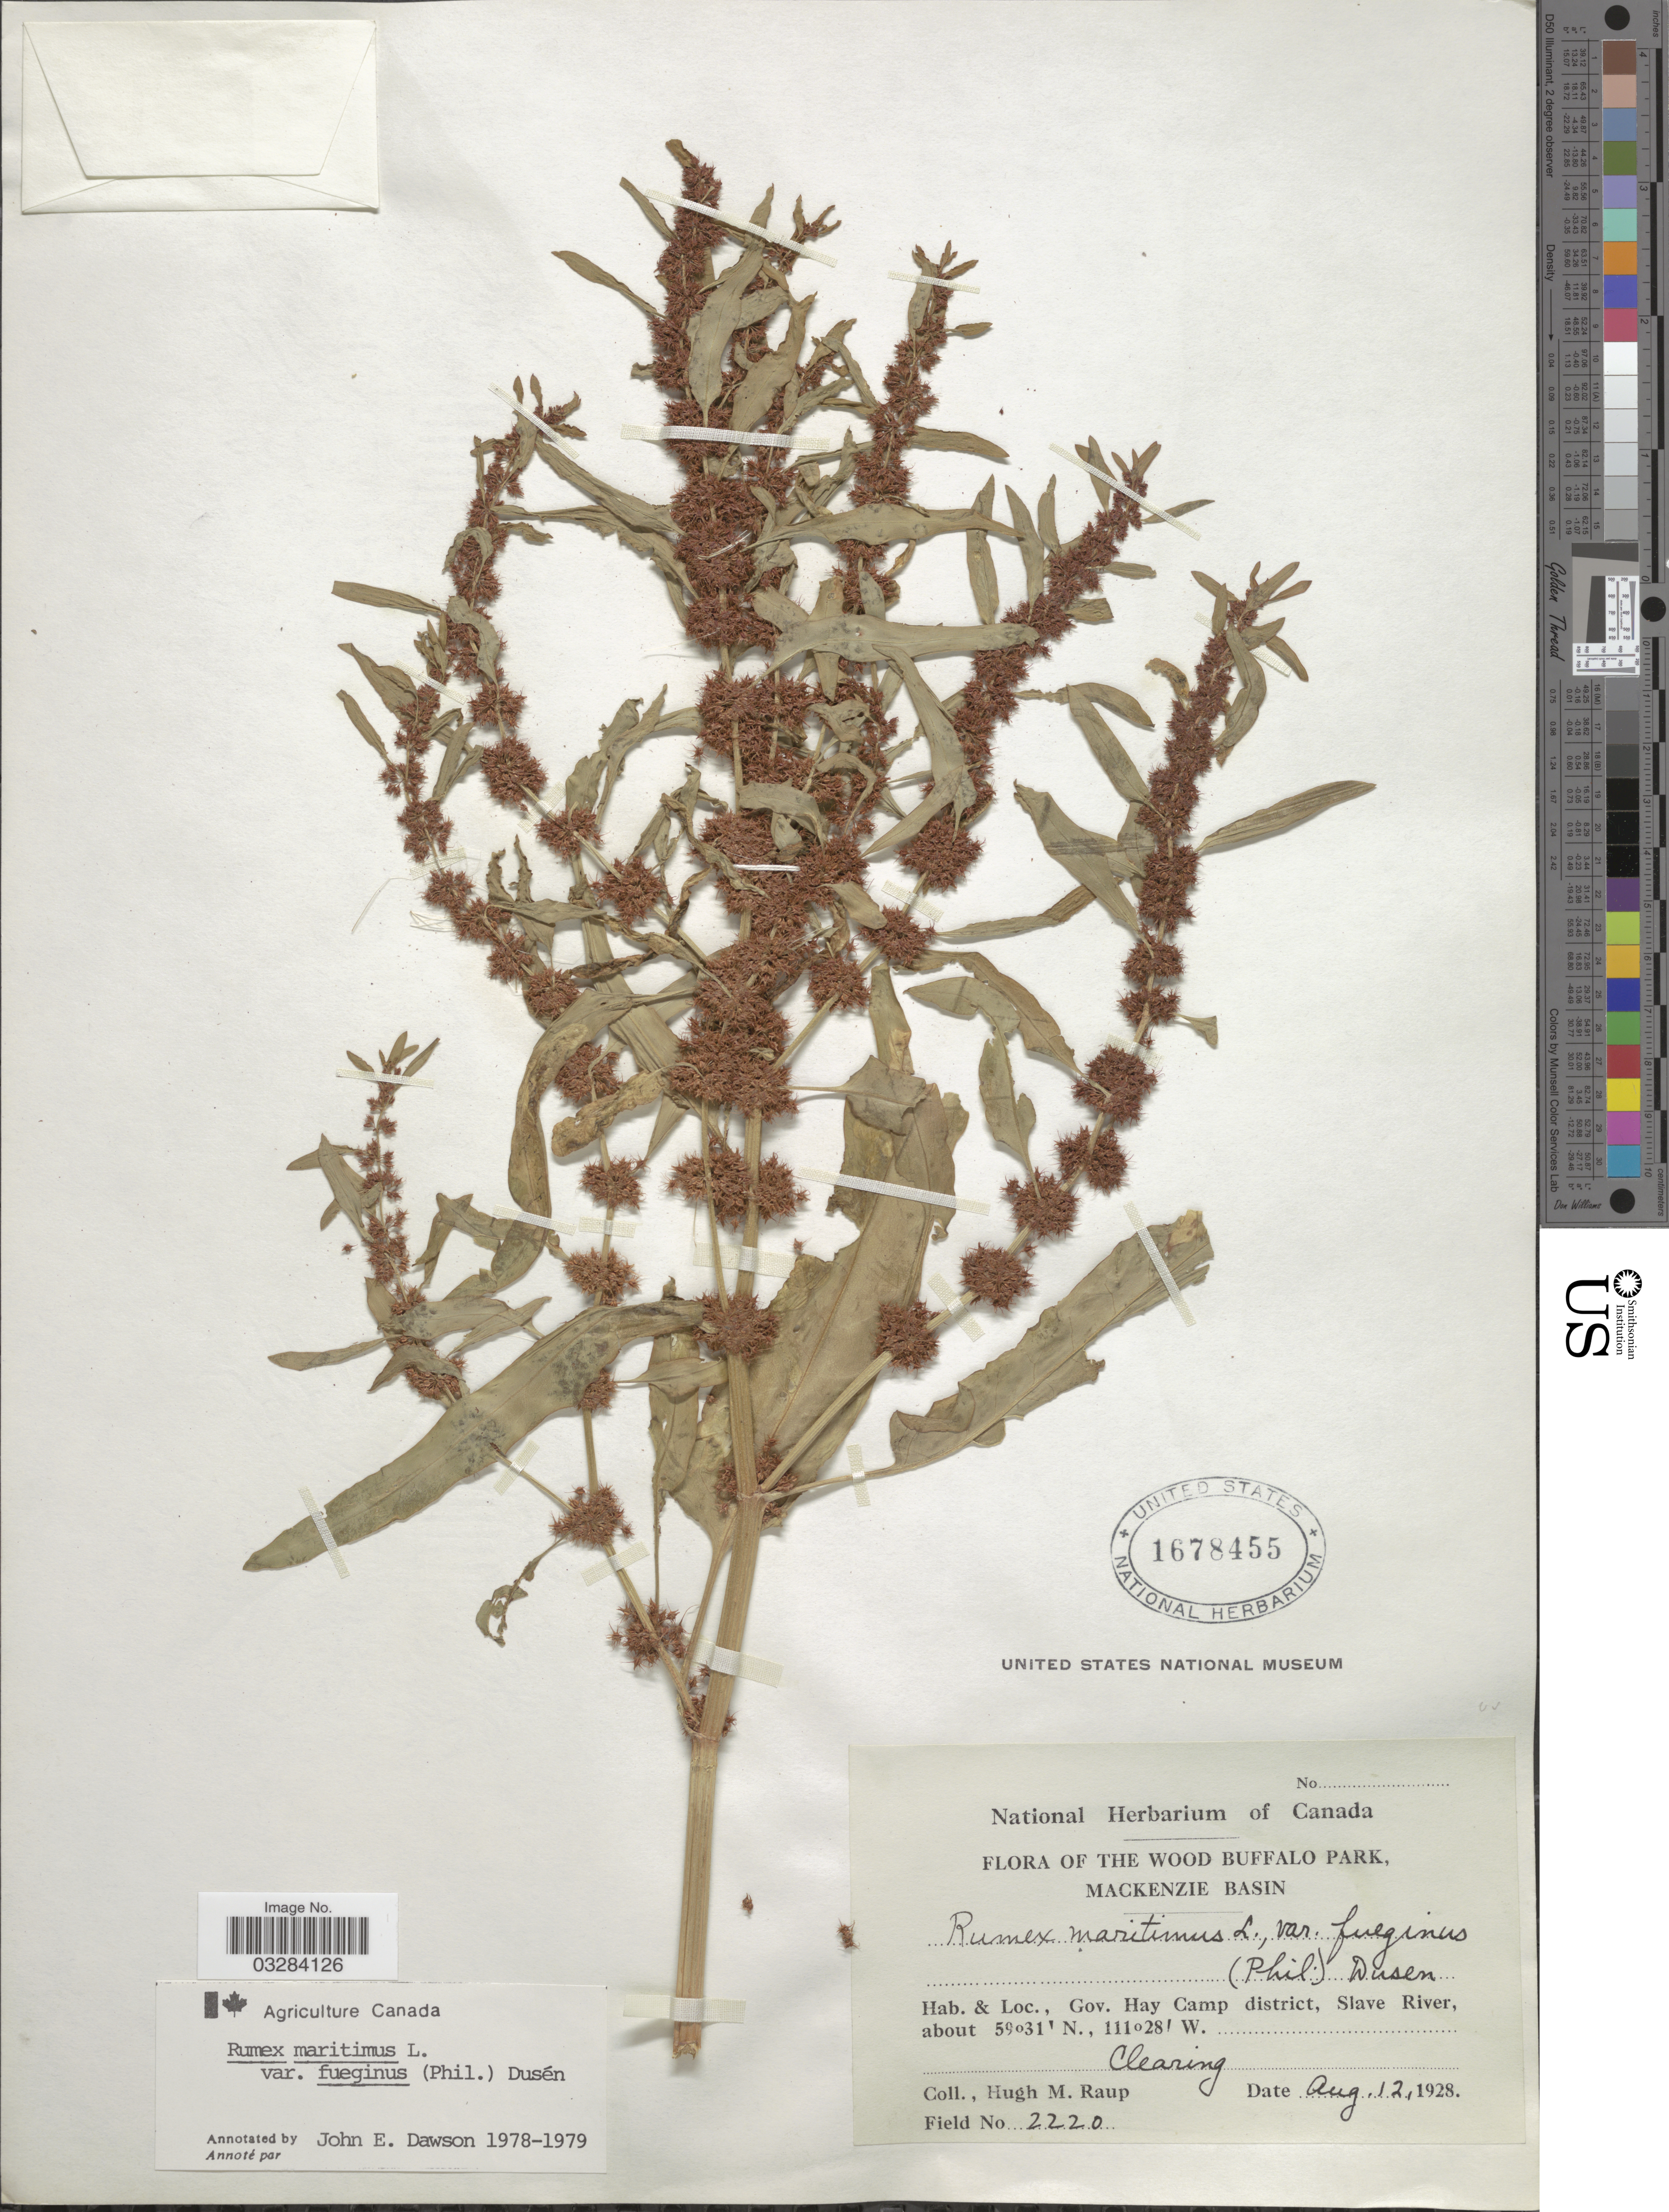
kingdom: Plantae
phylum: Tracheophyta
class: Magnoliopsida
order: Caryophyllales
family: Polygonaceae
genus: Rumex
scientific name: Rumex maritimus var. fueginus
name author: (Phil.) Dusén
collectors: H. Raup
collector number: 2220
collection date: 1928-08-12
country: Canada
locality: Wood Buffalo Park, Mackenzie Basin. Gov. Hay Camp district, Slave River.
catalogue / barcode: US 1678455